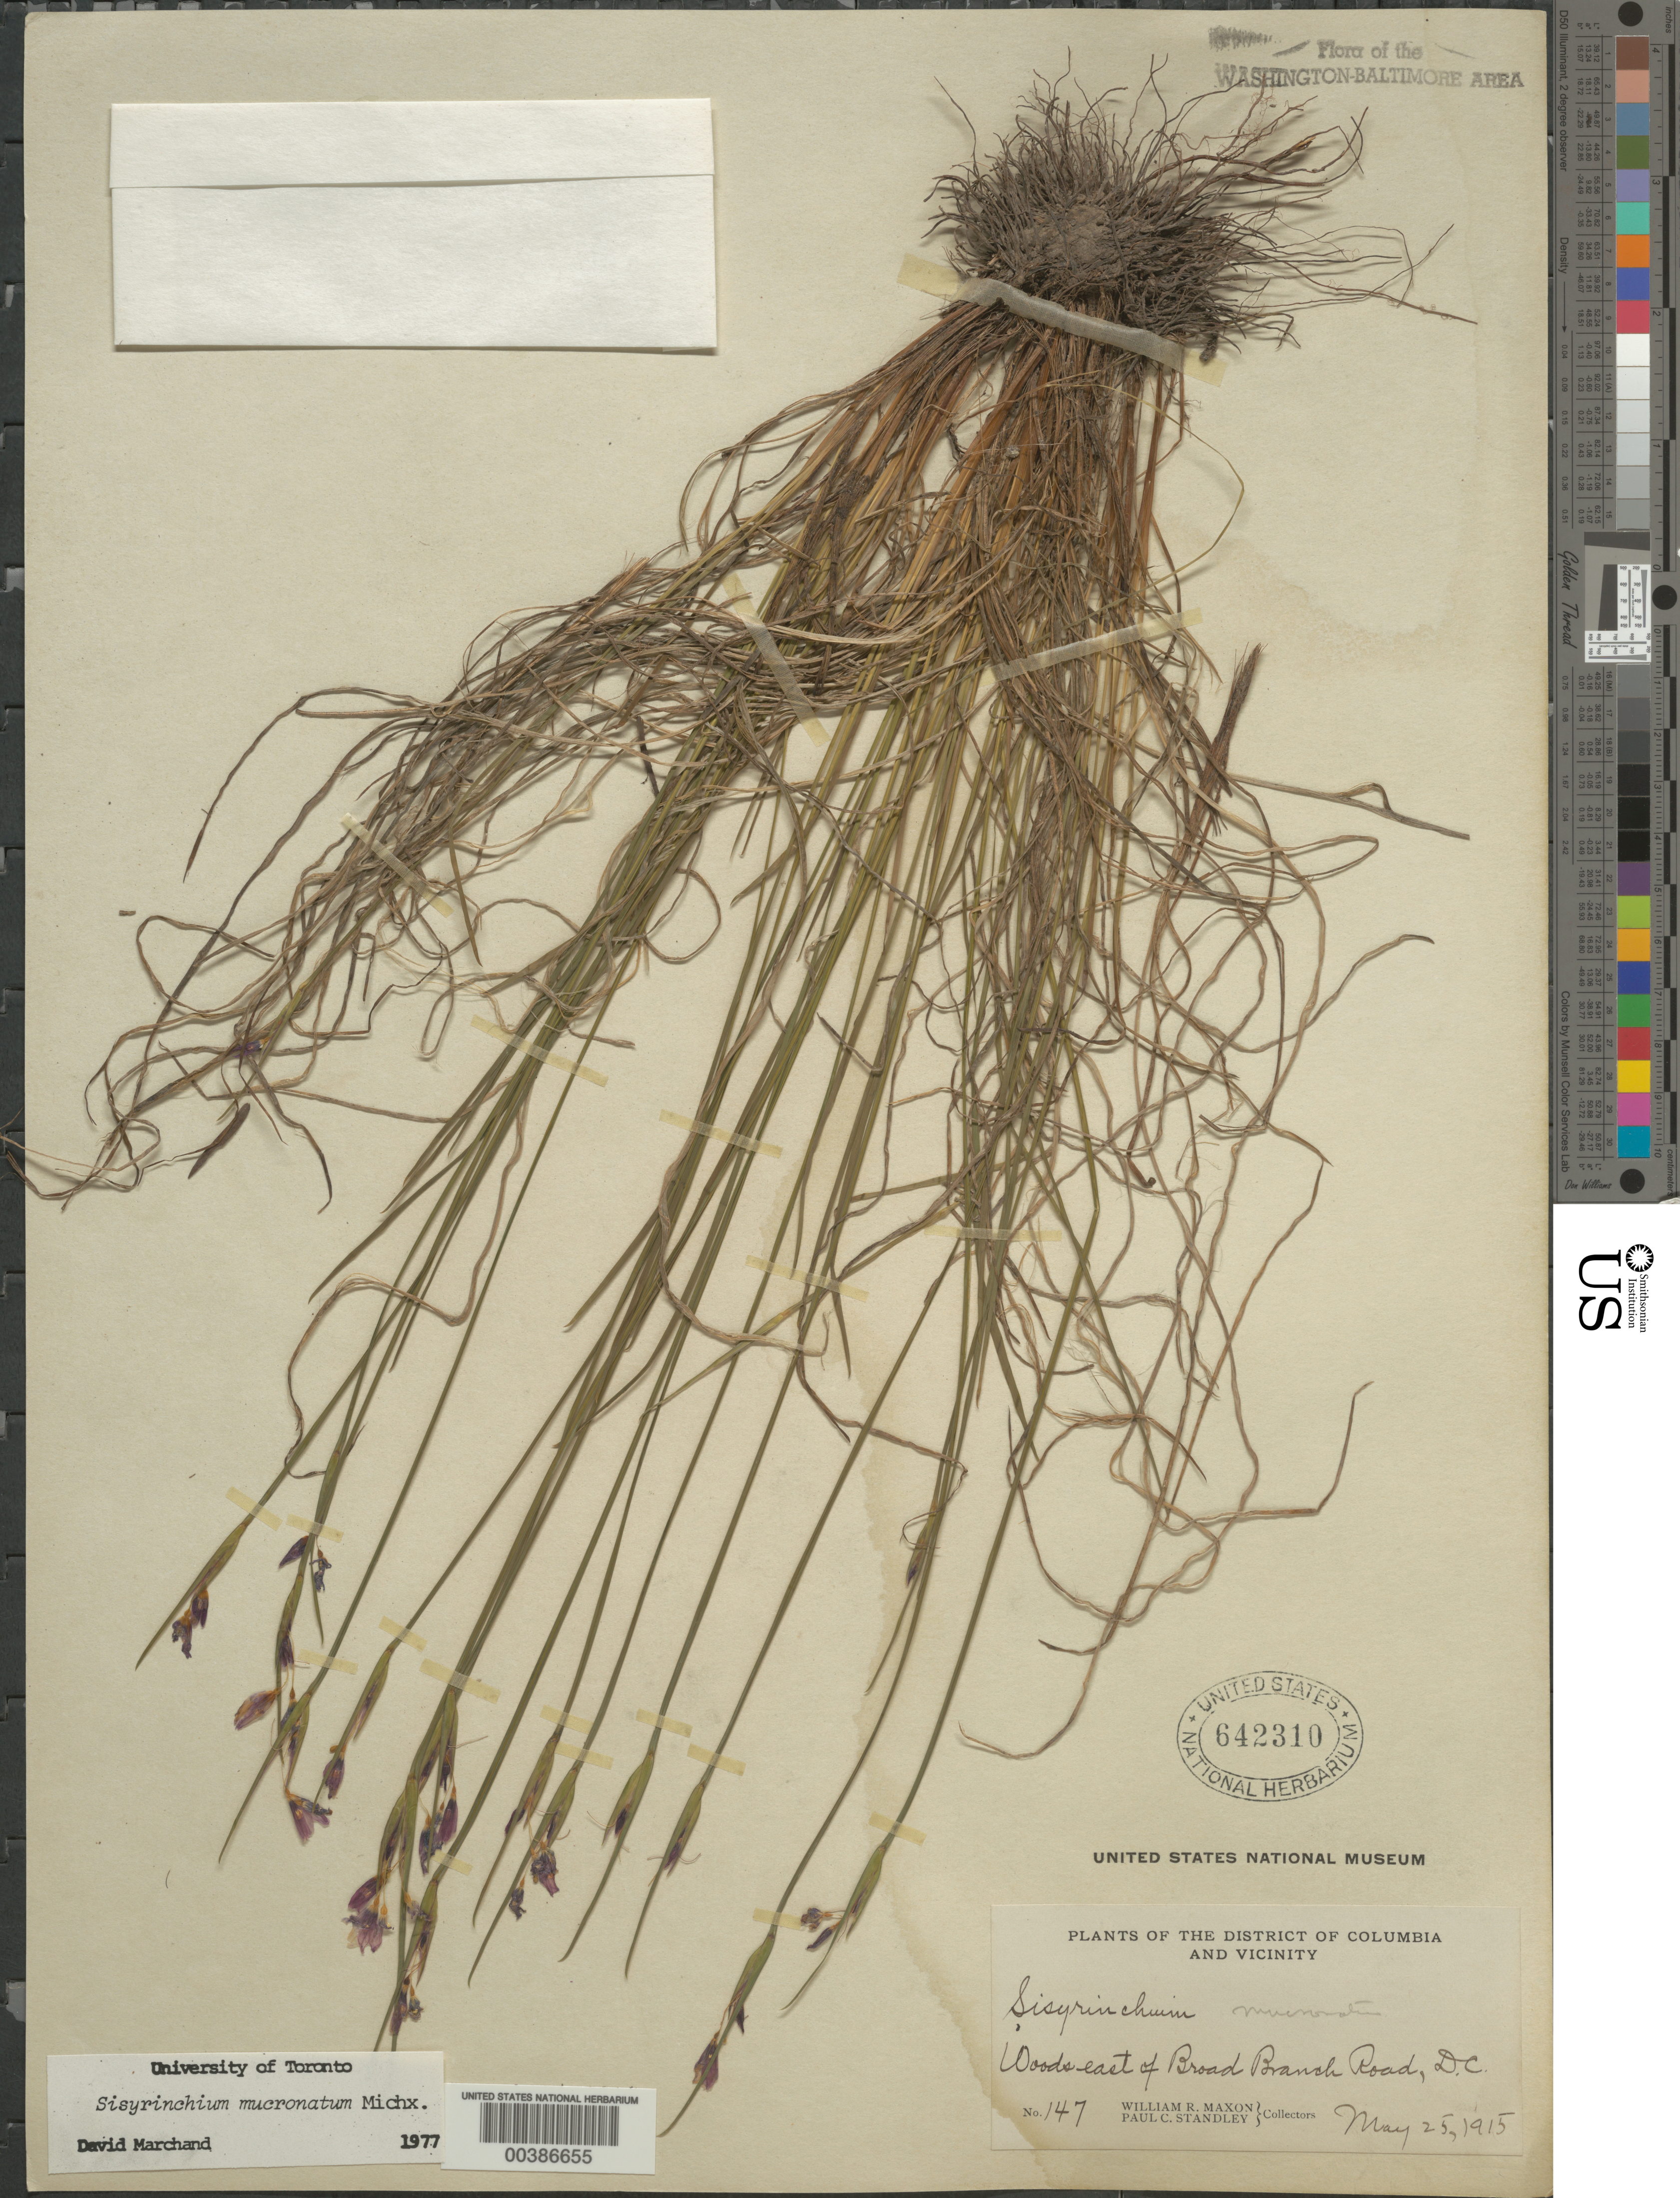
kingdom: Plantae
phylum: Tracheophyta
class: Liliopsida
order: Asparagales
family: Iridaceae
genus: Sisyrinchium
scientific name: Sisyrinchium mucronatum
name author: Michx.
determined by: Marchand, D.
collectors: W. R. Maxon & P. C. Standley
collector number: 147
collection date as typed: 25 May 1915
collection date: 1915-05-25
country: United States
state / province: District of Columbia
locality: East of Broad Branch Rd. Rock Creek Park and vicinity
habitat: Woods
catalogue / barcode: US 642310